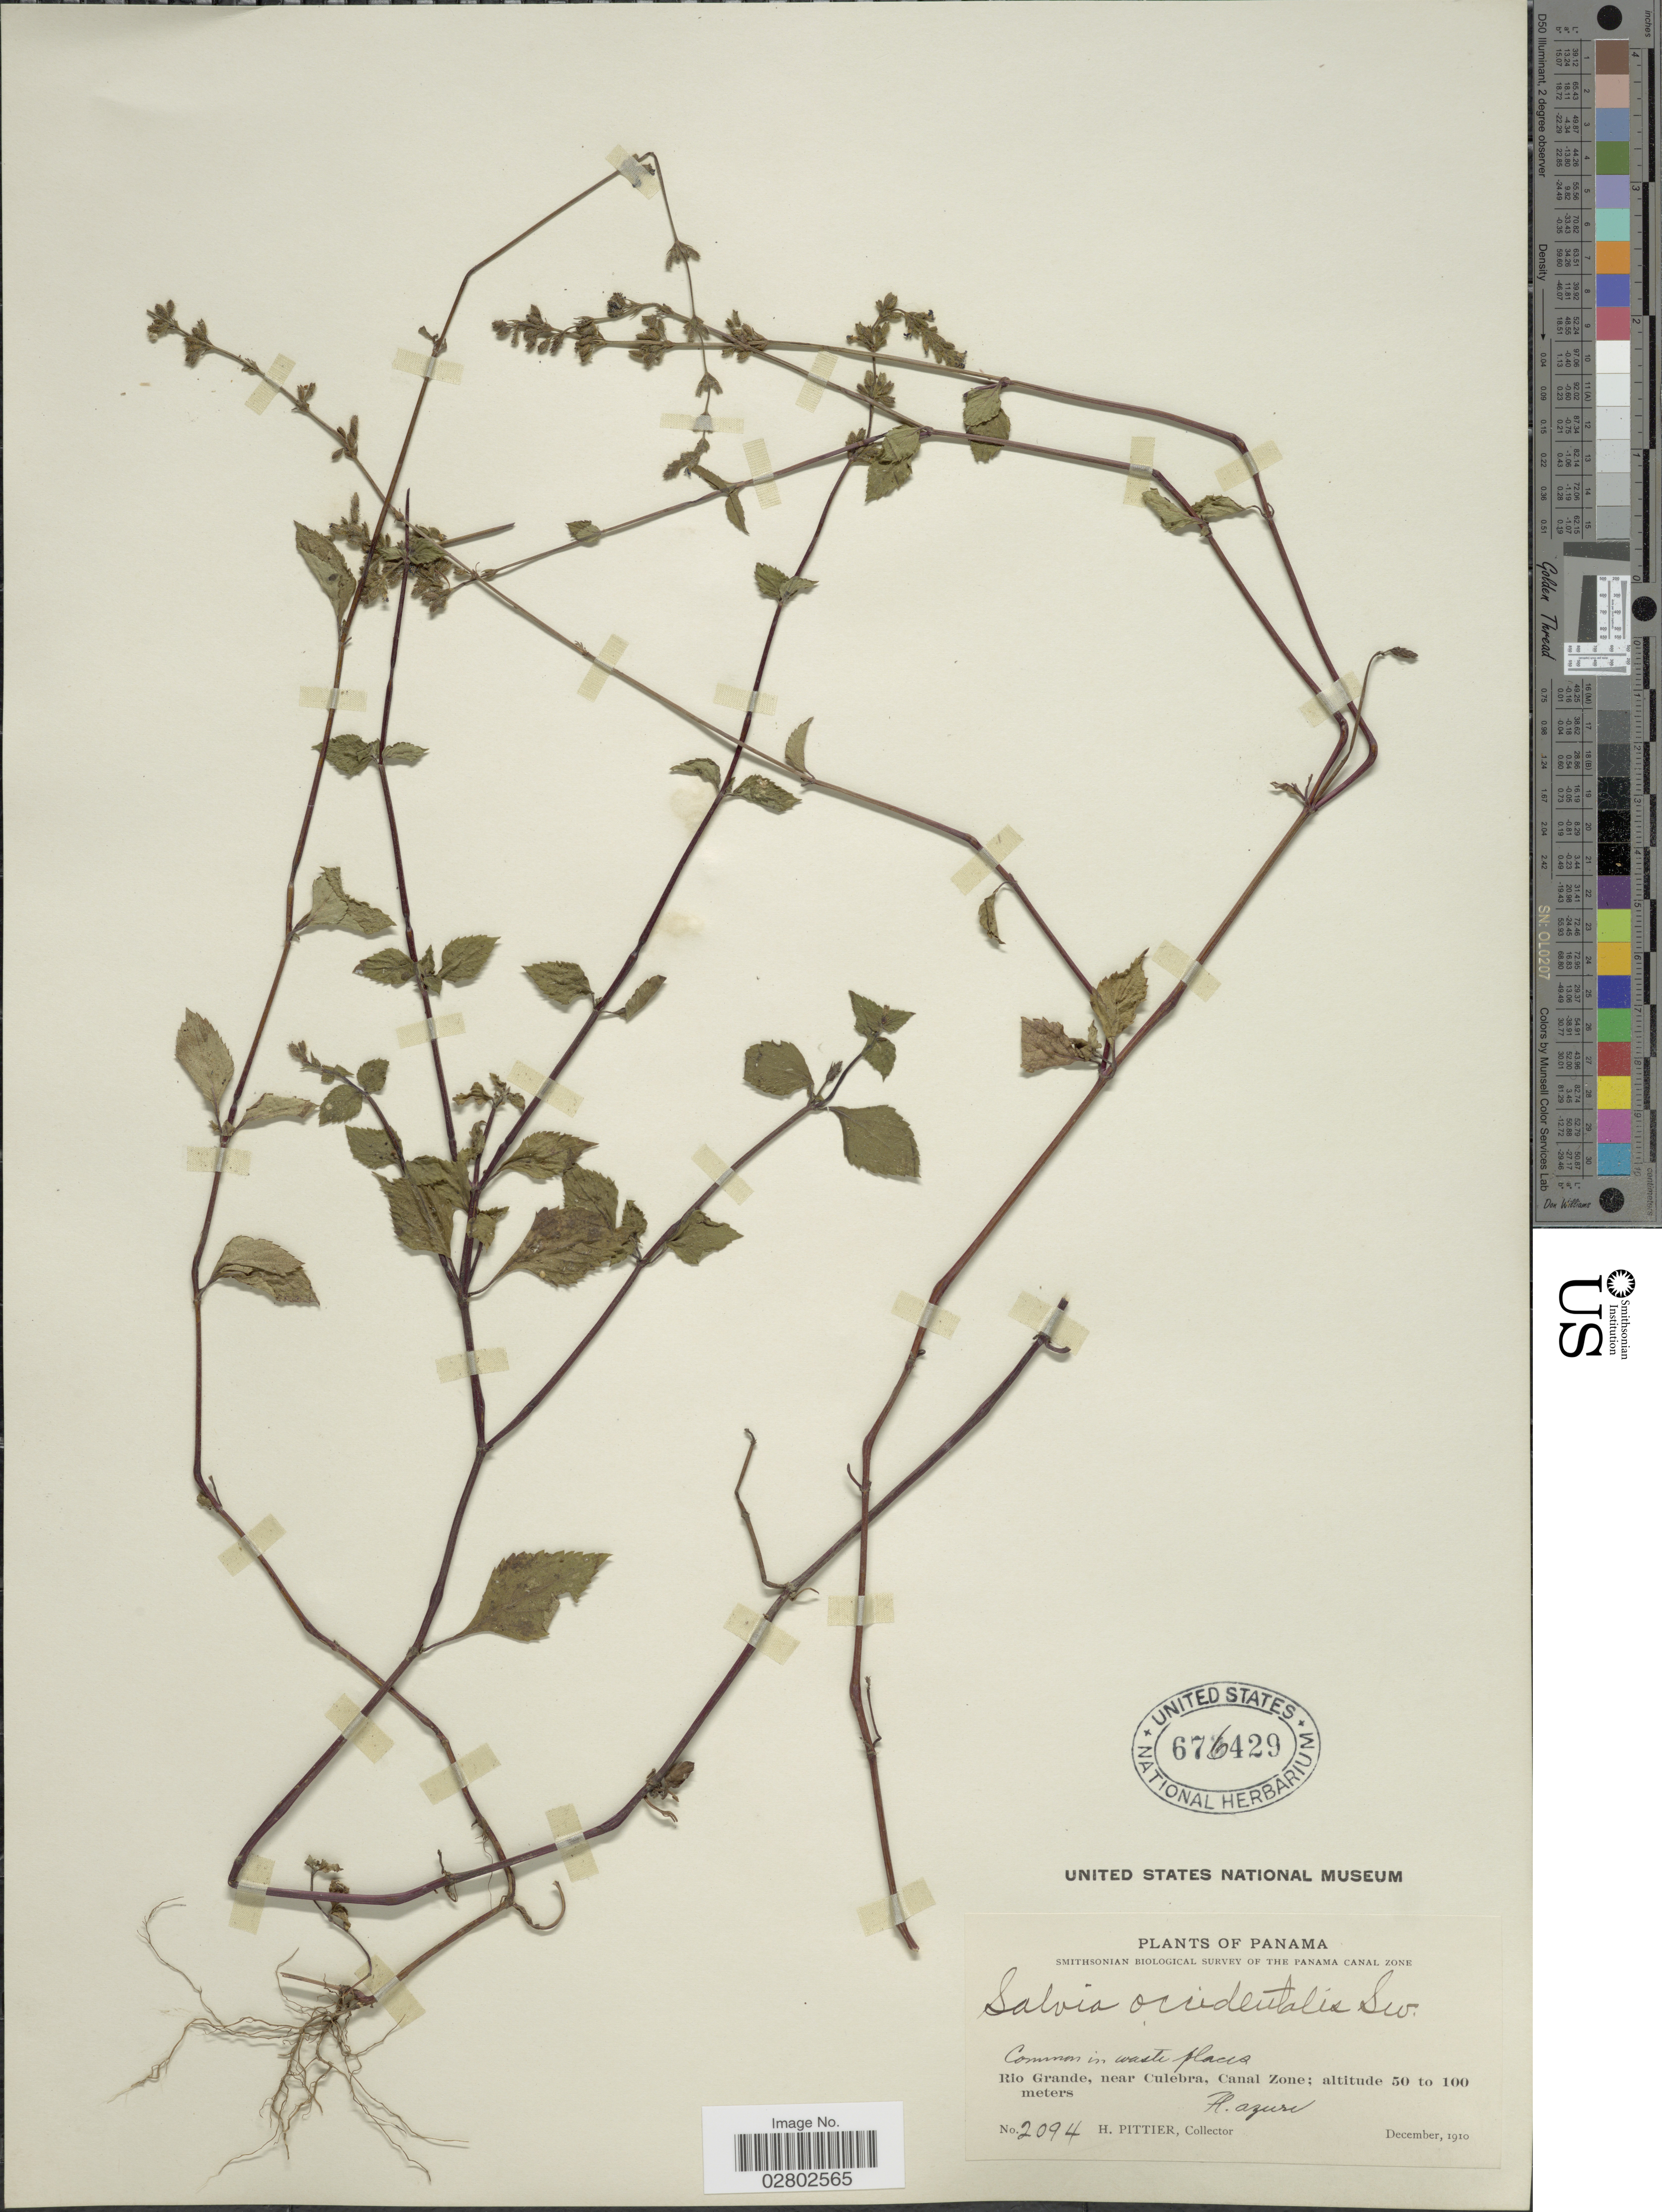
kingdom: Plantae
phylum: Tracheophyta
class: Magnoliopsida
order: Lamiales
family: Lamiaceae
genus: Salvia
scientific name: Salvia occidentalis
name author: Sw.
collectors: H. F. Pittier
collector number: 2094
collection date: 1910-12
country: Panama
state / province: Colón / Panamá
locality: Rio Grande, near Culebra, Canal Zone.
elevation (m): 50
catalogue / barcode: US 676429